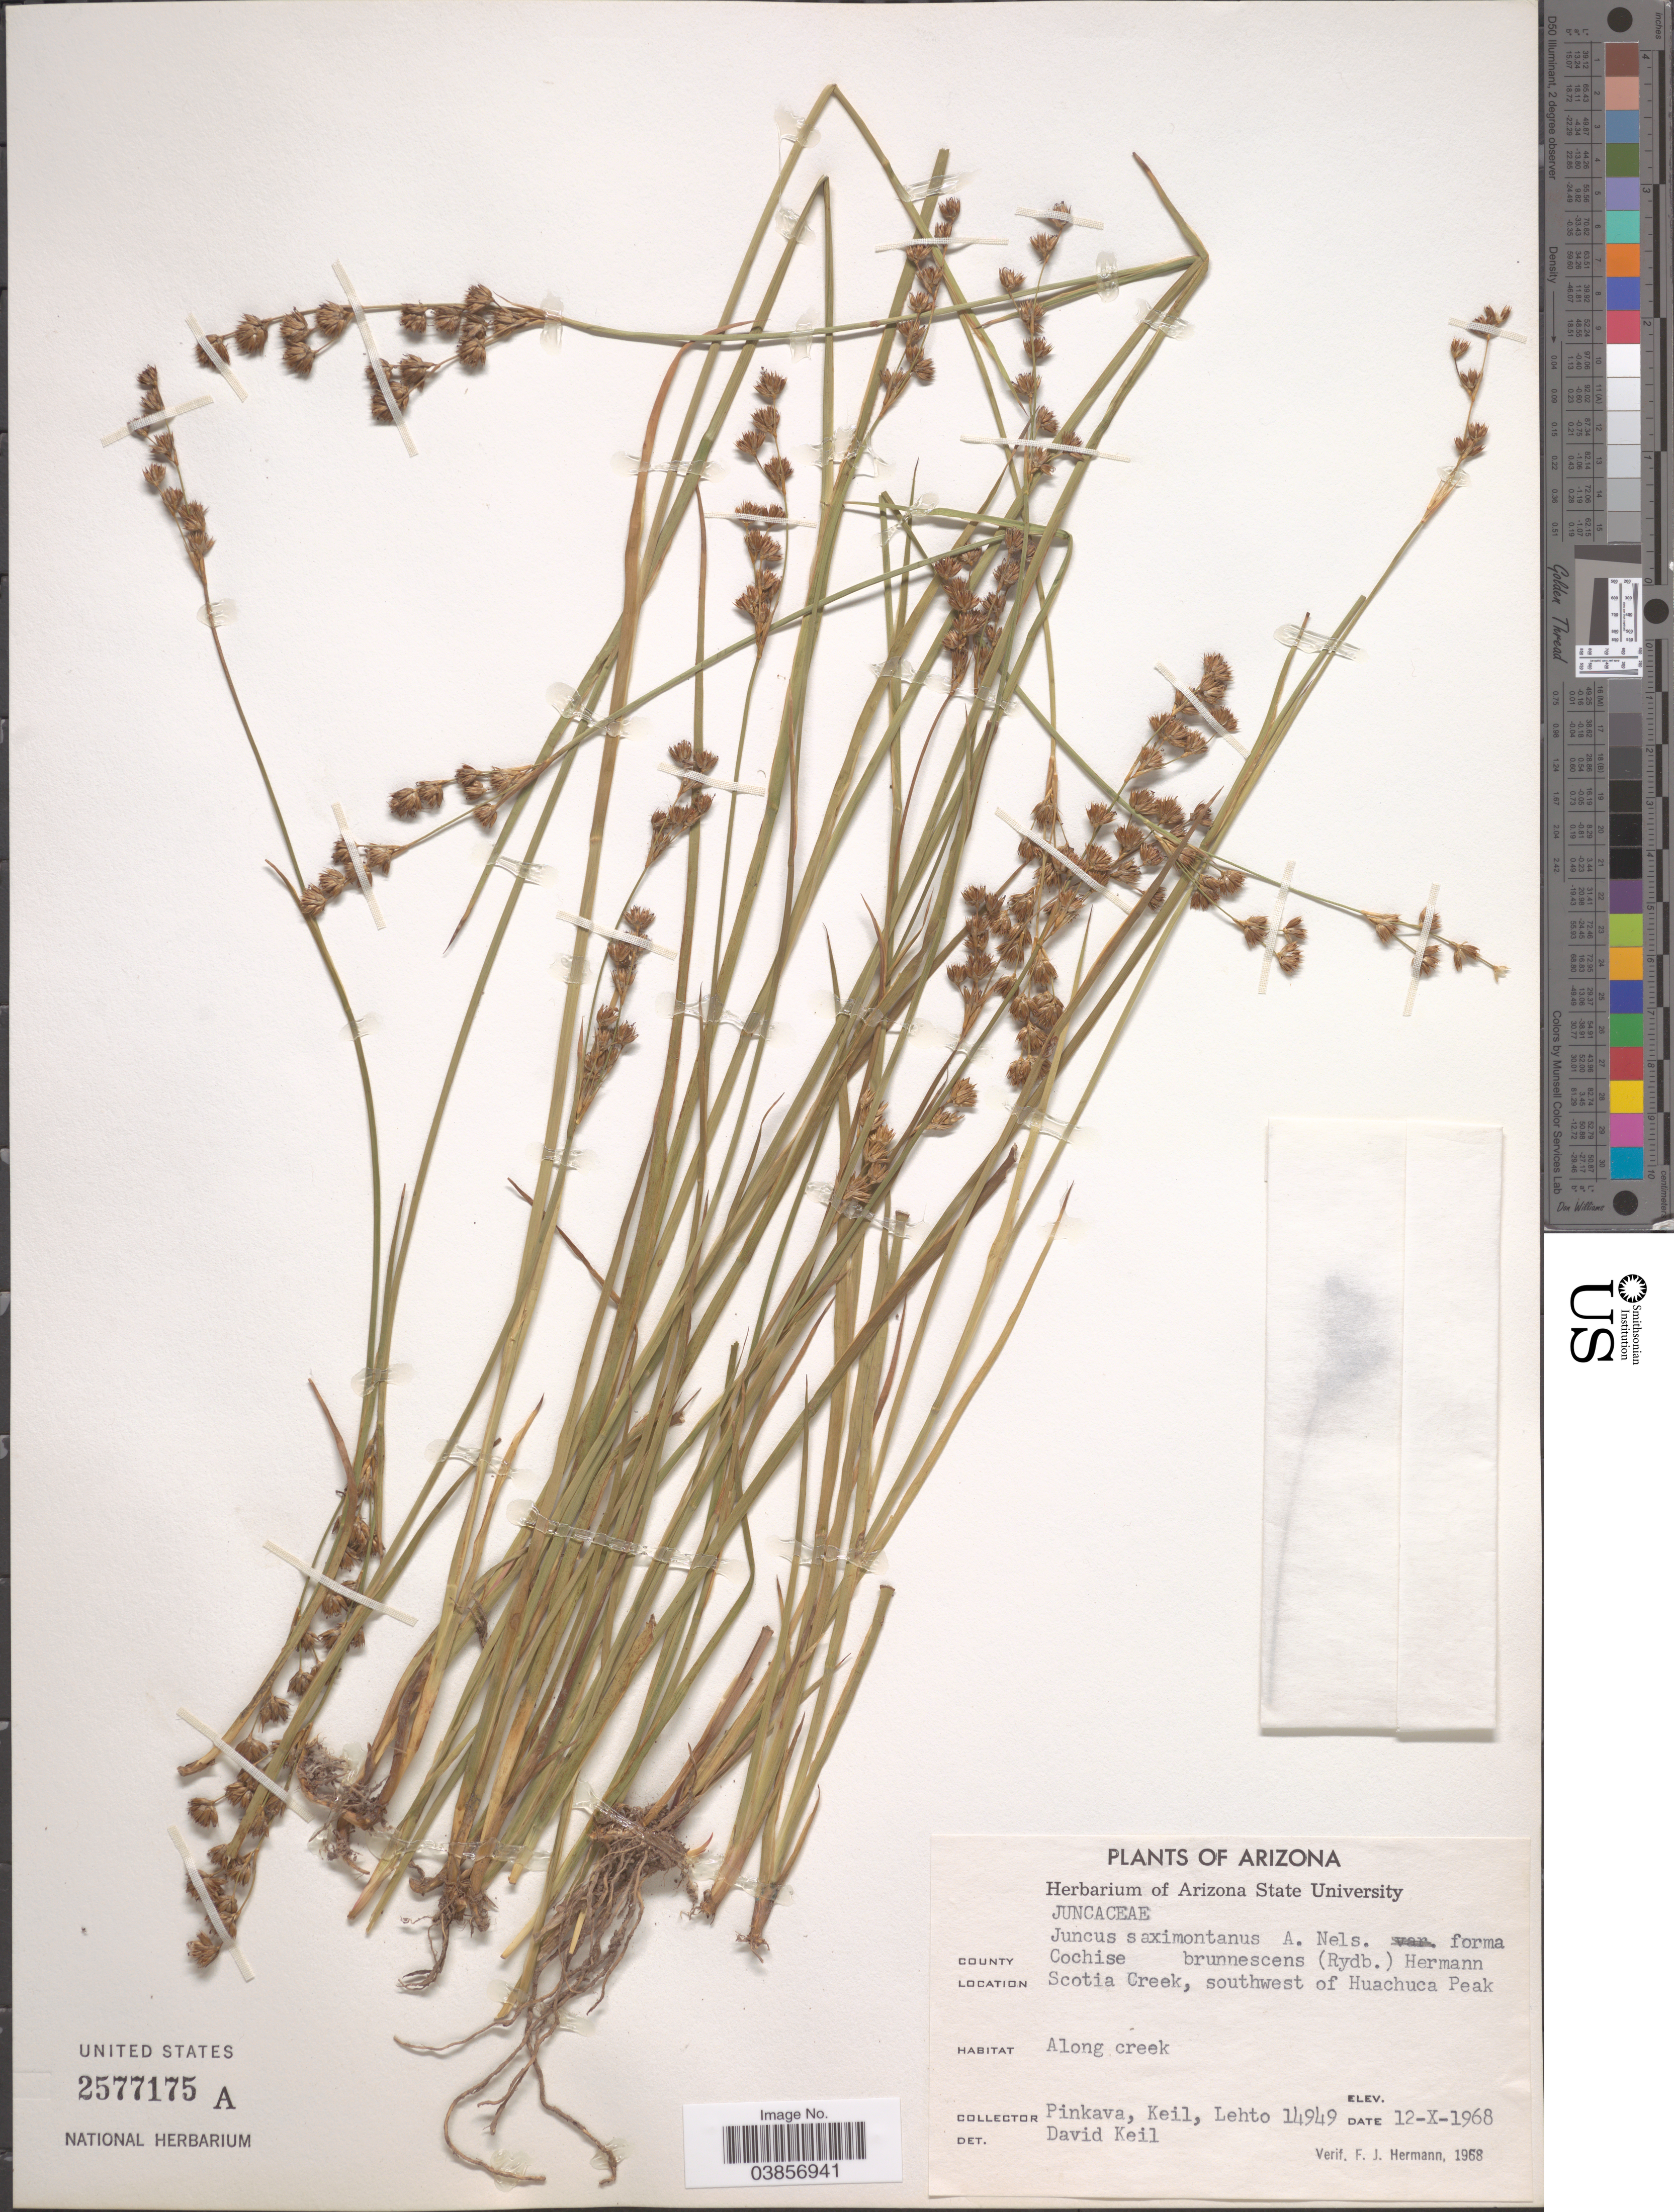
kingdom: Plantae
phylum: Tracheophyta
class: Liliopsida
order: Poales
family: Juncaceae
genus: Juncus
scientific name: Juncus saximontanus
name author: A. Nelson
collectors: -. Pinkava, Keil & -. Lehto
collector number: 14949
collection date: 1968-10-12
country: United States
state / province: Arizona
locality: County Cochise. Scotia Creek, southwest of Huachuca Peak. Along creek.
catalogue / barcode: US 2577175A